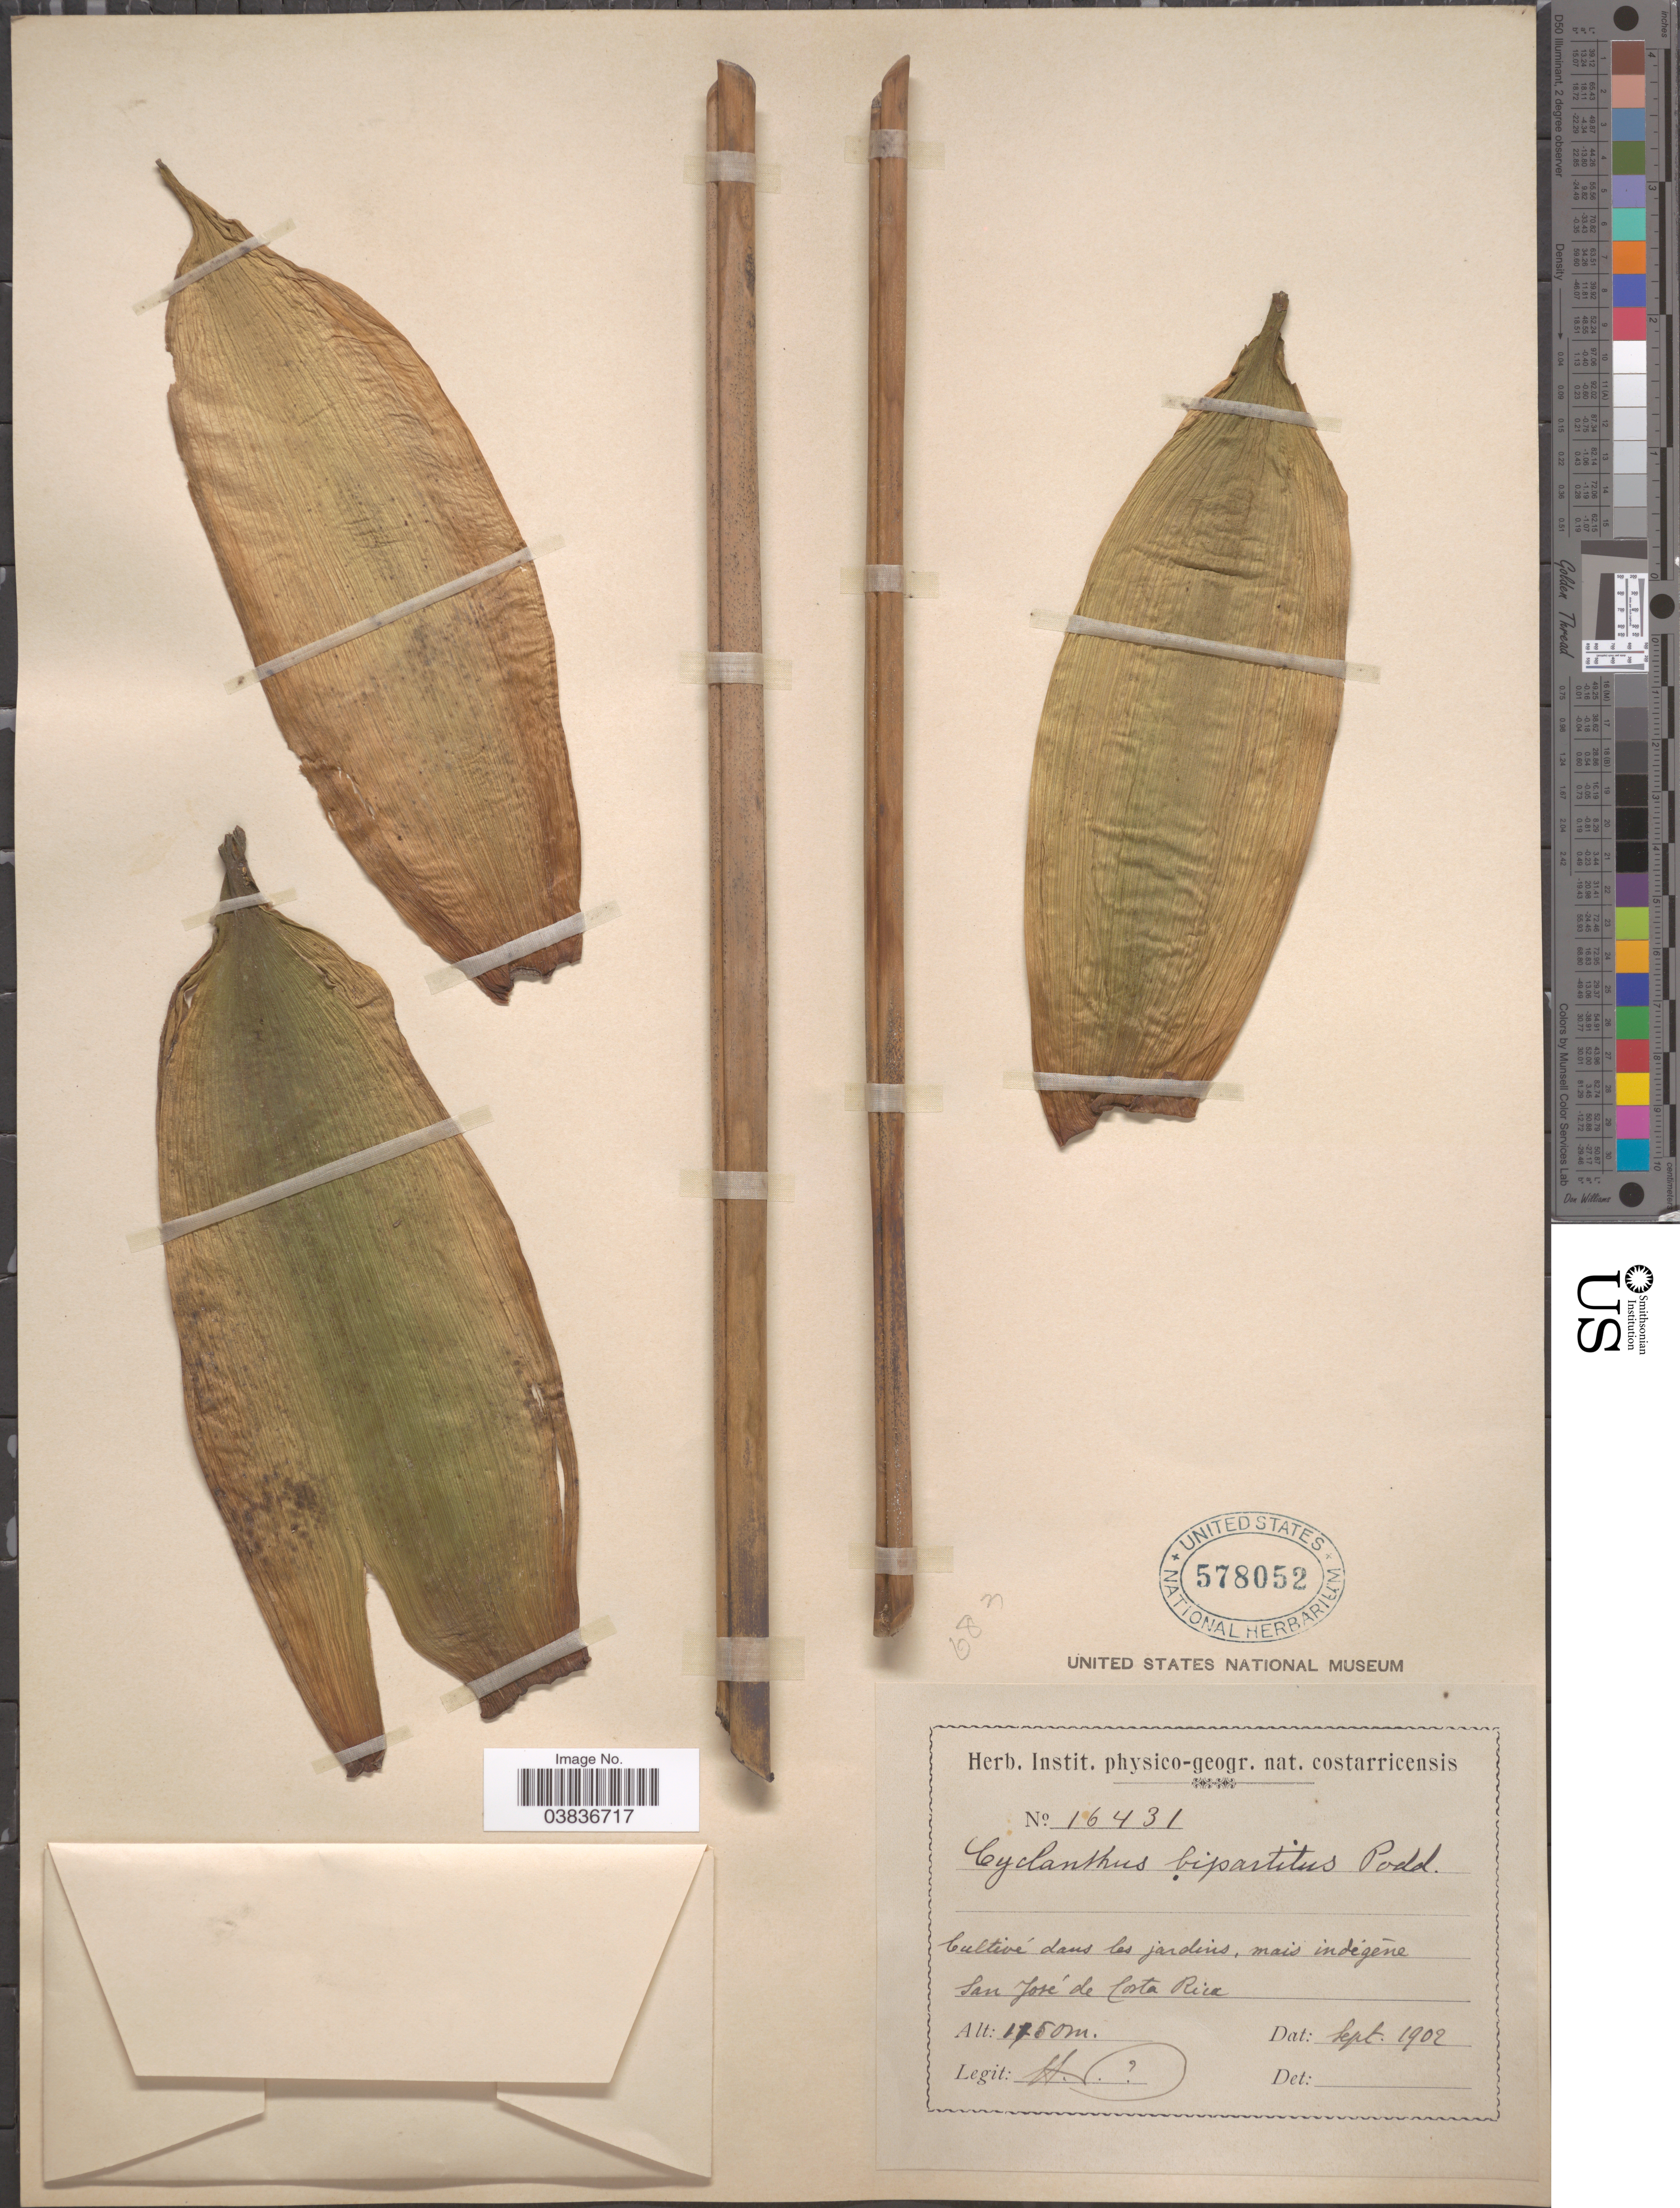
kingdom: Plantae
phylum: Tracheophyta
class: Liliopsida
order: Pandanales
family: Cyclanthaceae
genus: Cyclanthus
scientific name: Cyclanthus bipartitus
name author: Poit. ex A. Rich.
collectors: H. P.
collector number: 16431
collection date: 1902-09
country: Costa Rica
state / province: San José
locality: Cultivé dans les jardins, mais indigéne San José de Costa Rica.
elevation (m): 1750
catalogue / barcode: US 578052